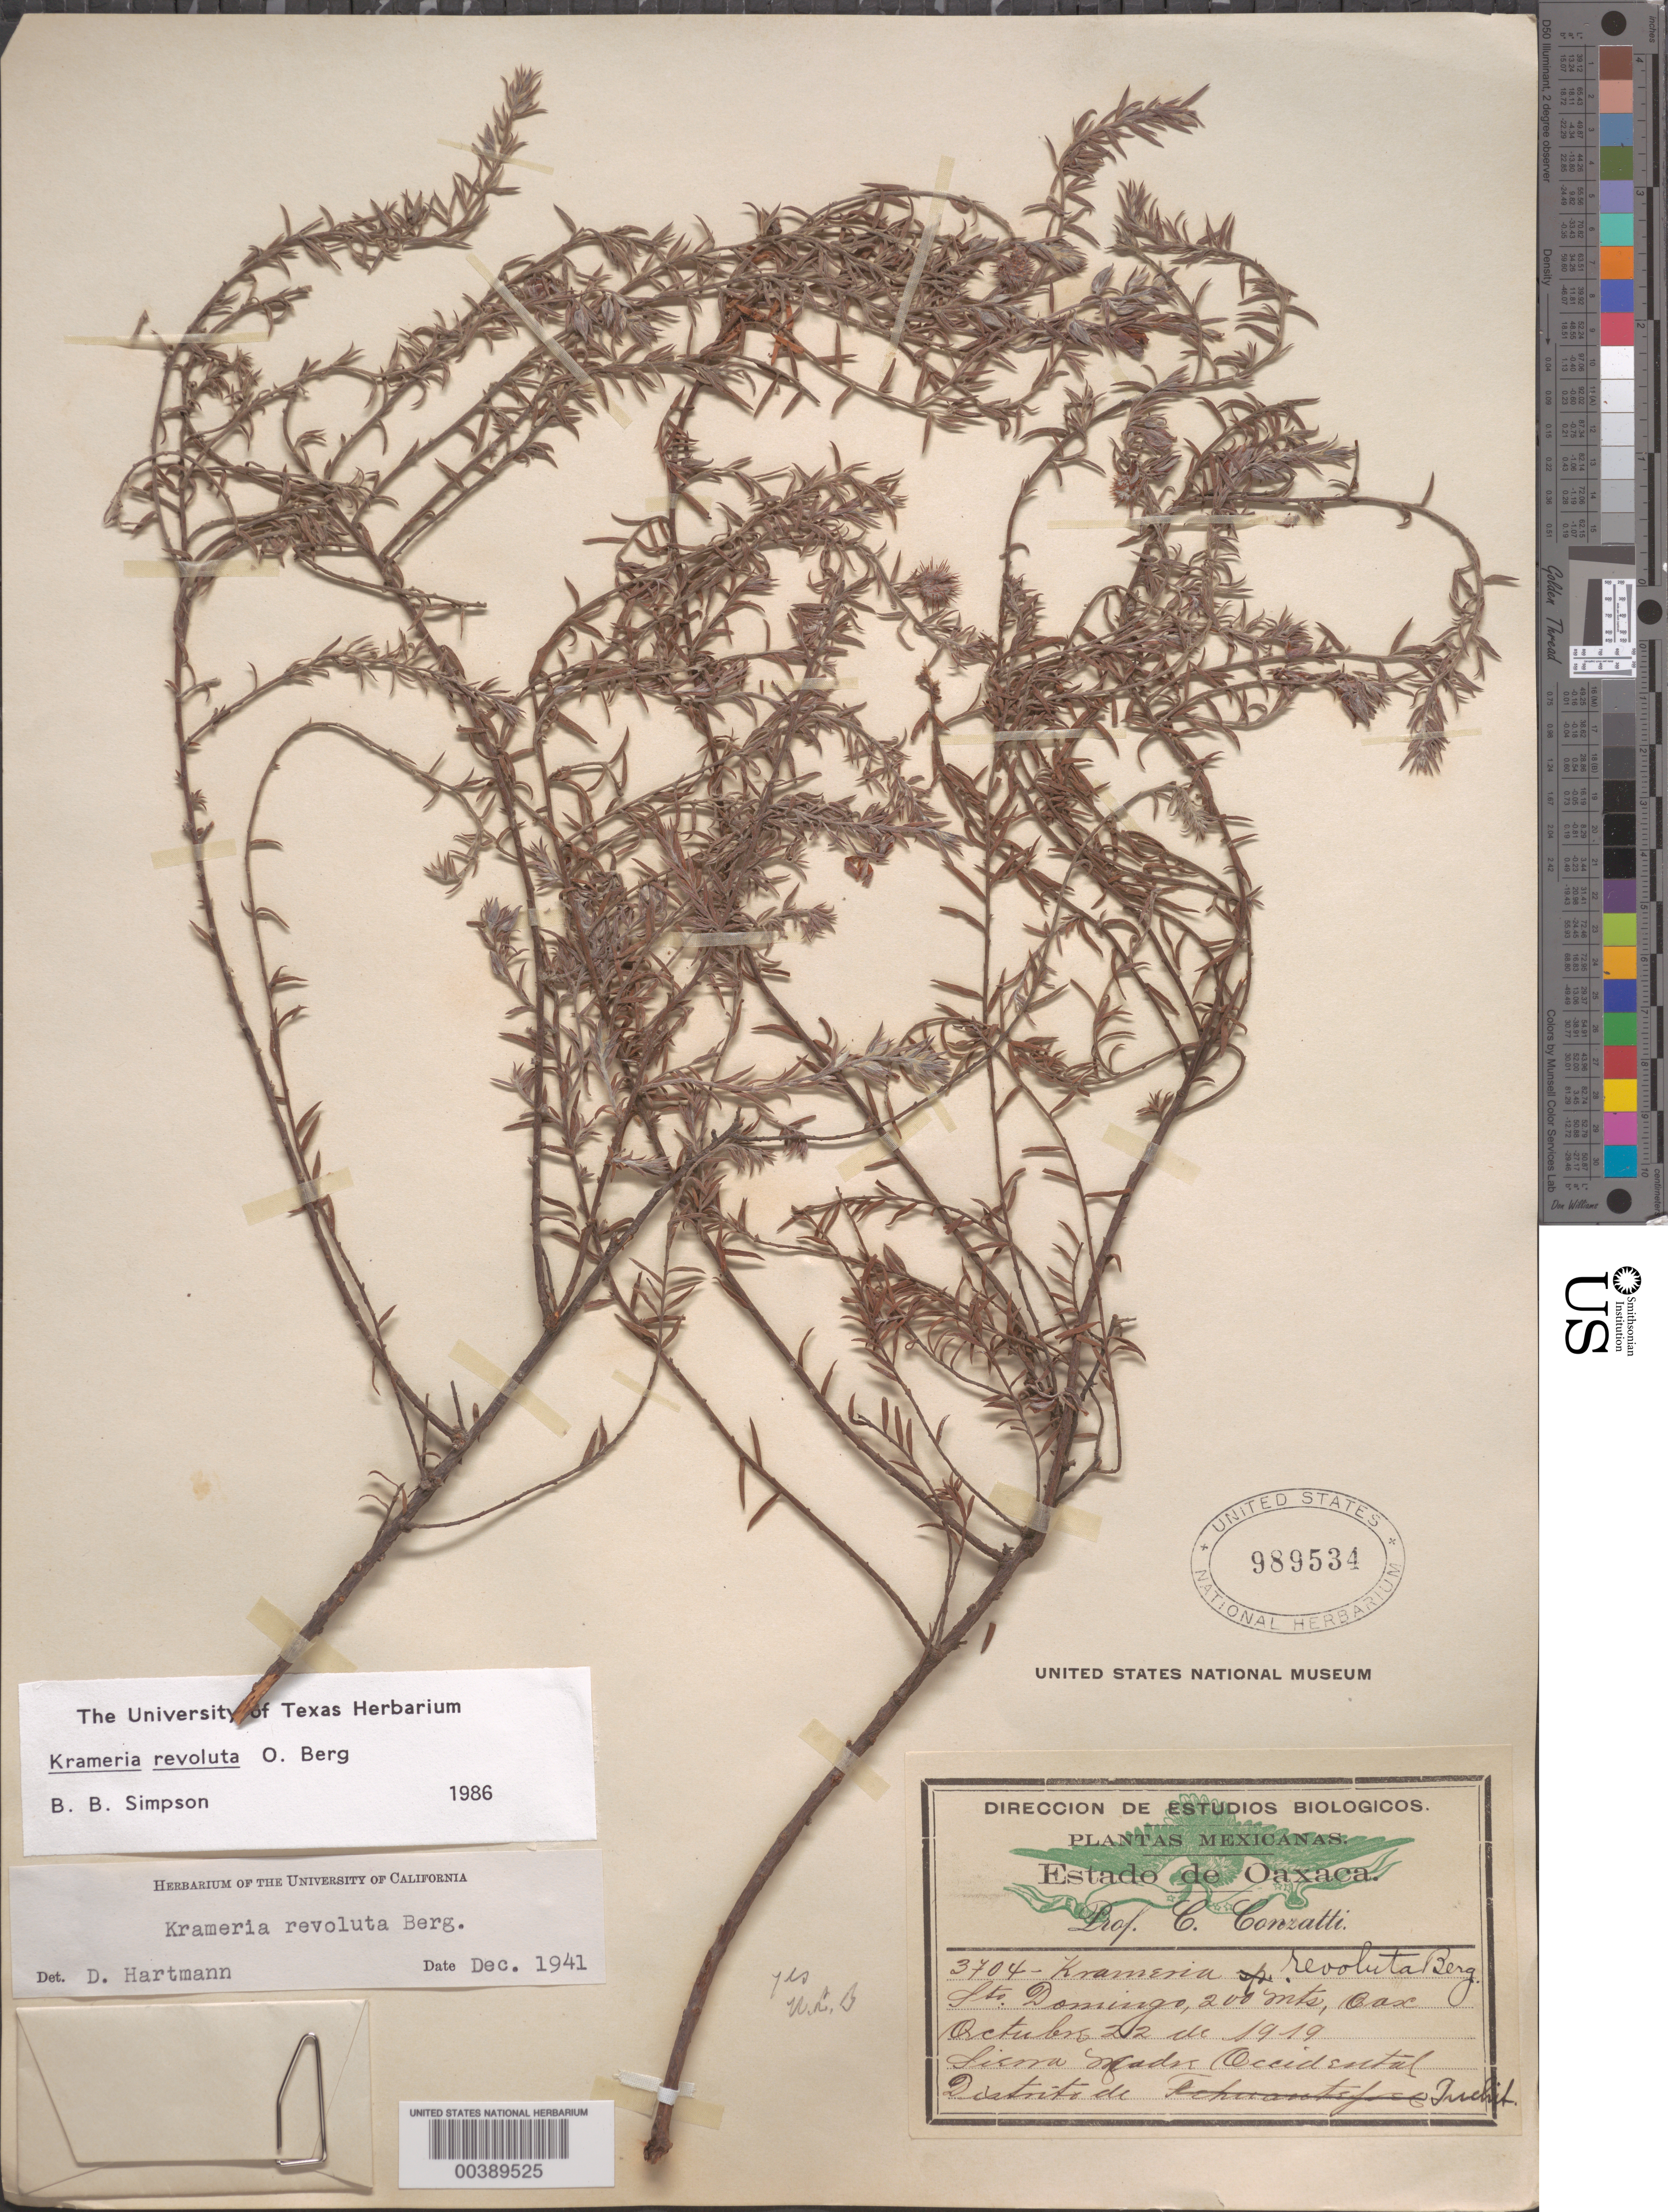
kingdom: Plantae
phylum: Tracheophyta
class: Magnoliopsida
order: Zygophyllales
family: Krameriaceae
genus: Krameria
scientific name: Krameria revoluta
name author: O. Berg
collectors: C. Conzatti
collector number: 3704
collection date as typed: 22 Oct 1919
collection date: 1919-10-22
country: Mexico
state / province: Oaxaca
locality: Tuchit mun. (?), Sierra Madre Occidental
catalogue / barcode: US 989534